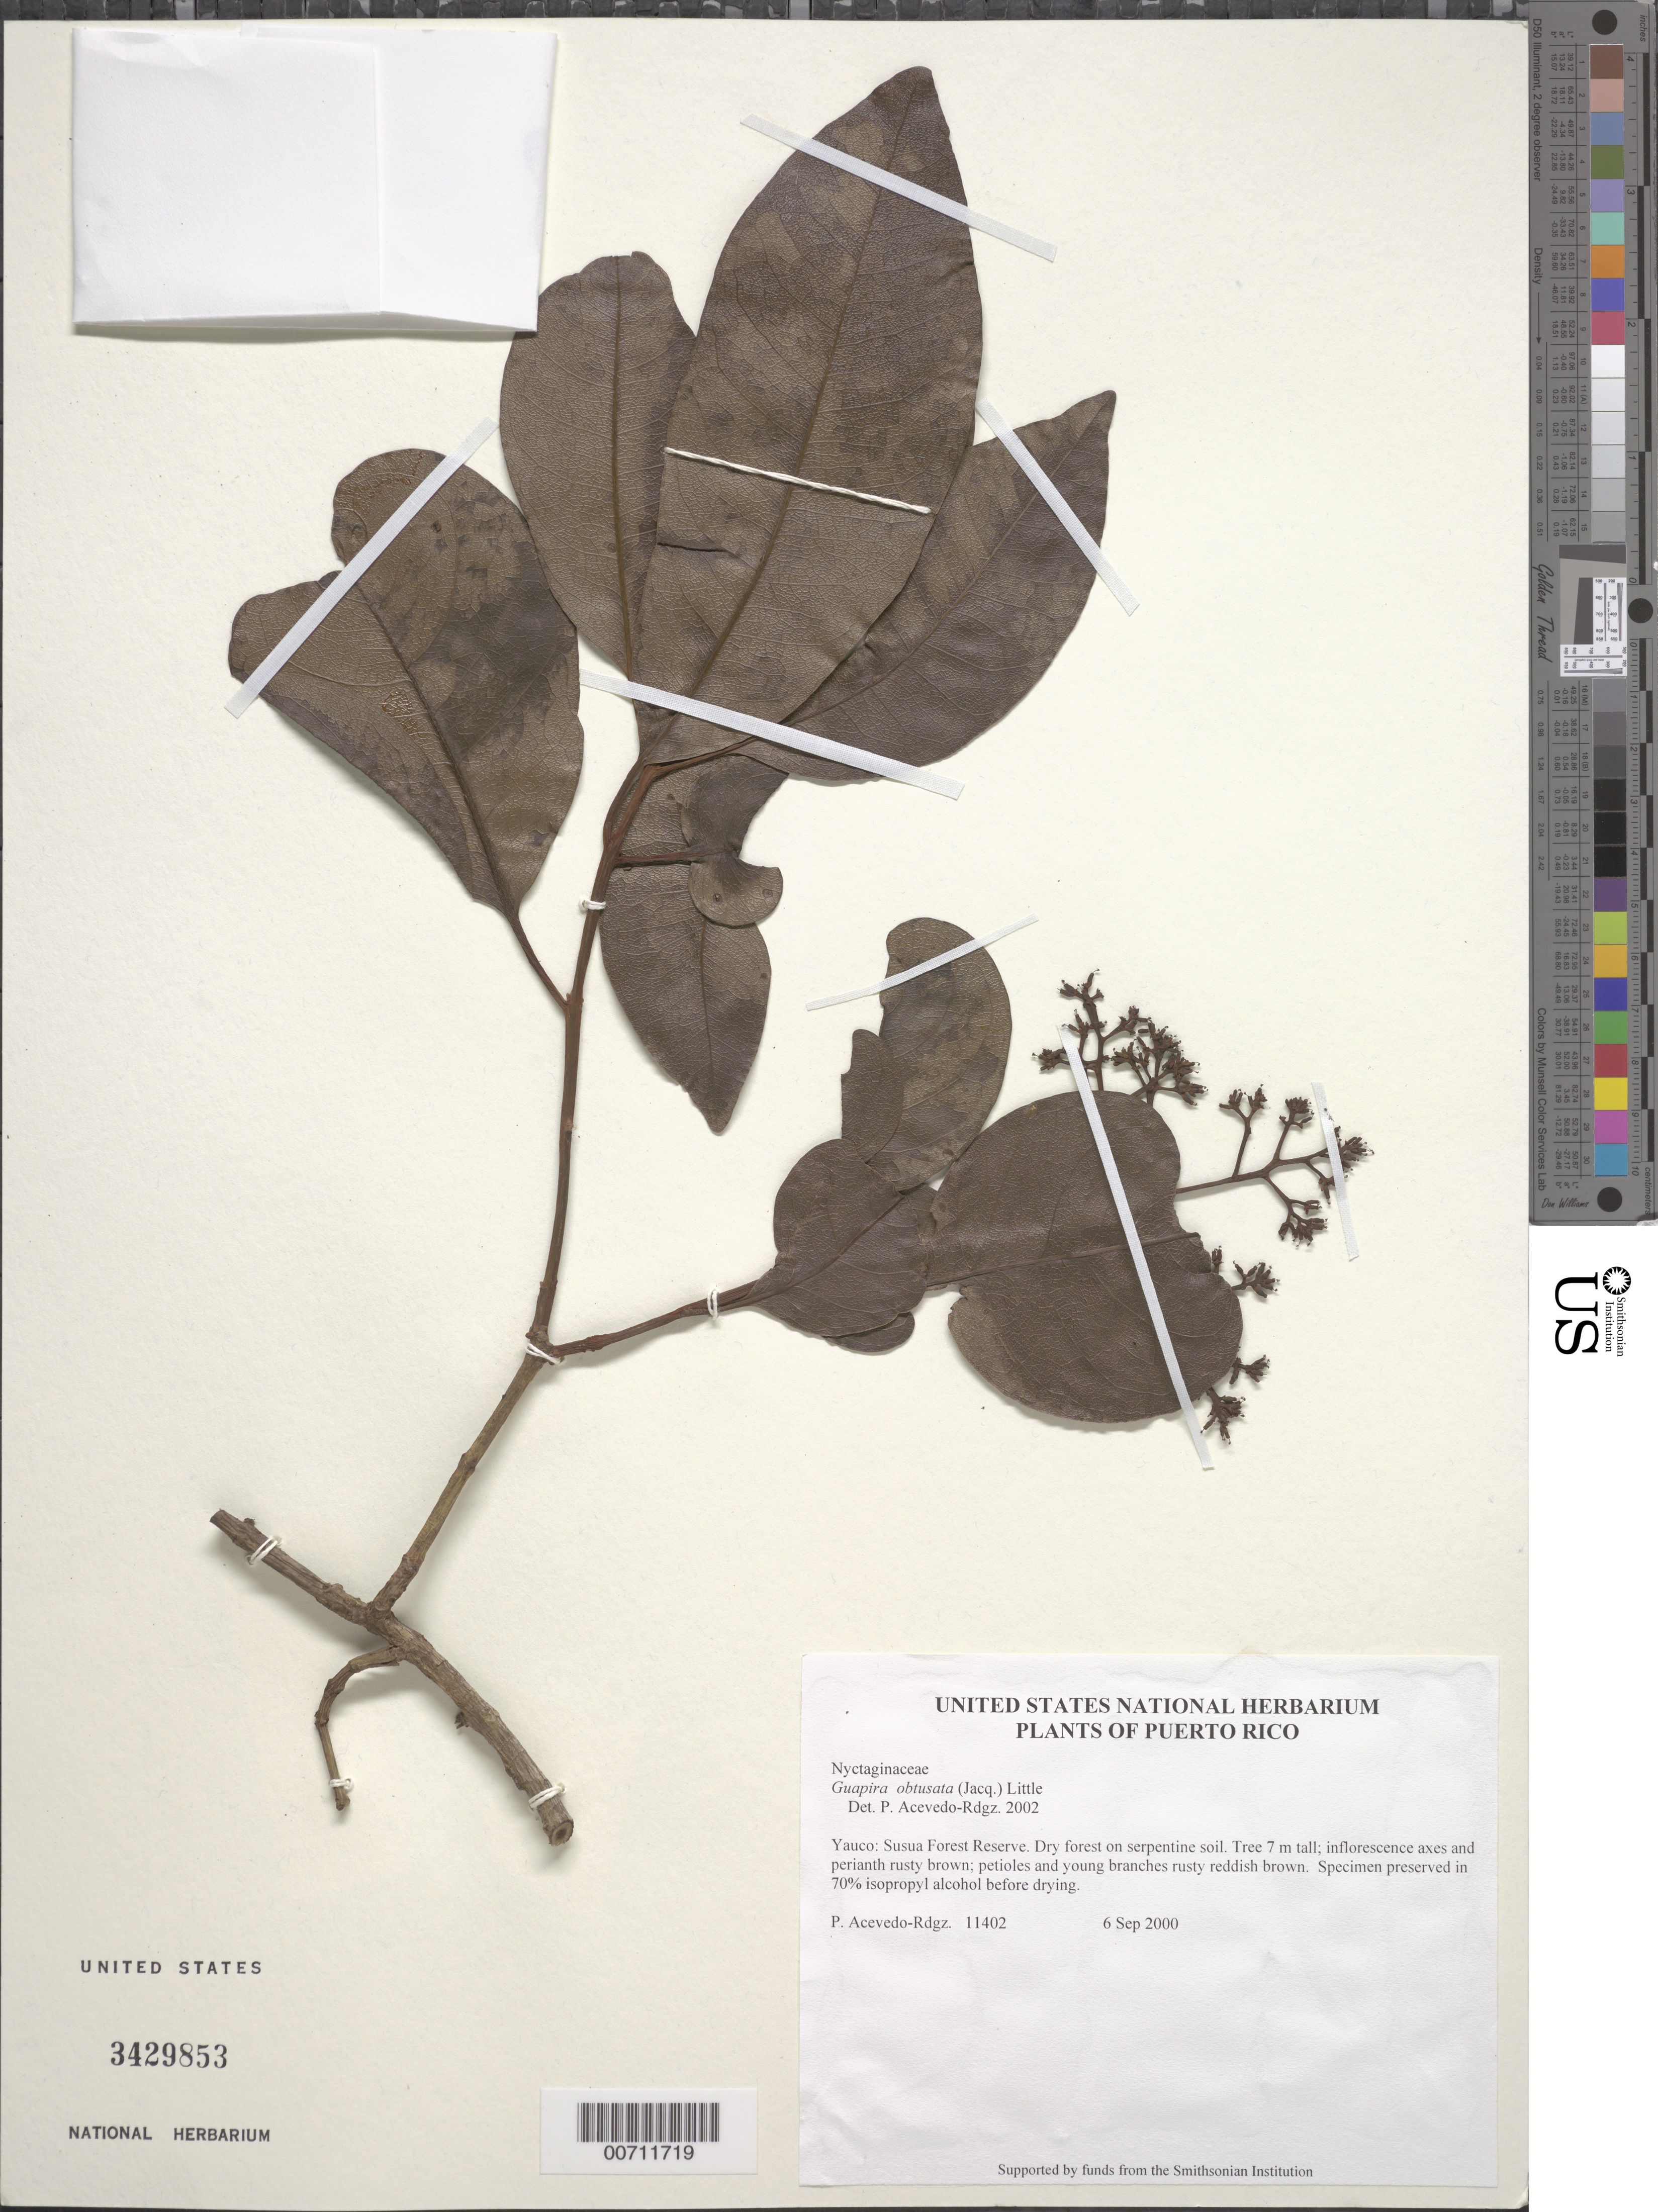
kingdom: Plantae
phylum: Tracheophyta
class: Magnoliopsida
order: Caryophyllales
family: Nyctaginaceae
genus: Guapira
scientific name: Guapira obtusata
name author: (Jacq.) Little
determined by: Acevedo-Rodríguez, P., (BOT), Smithsonian Institution - National Museum of Natural History (UNITED STATES)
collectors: P. Acevedo-Rodr.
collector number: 11402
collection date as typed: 06 Sep 2000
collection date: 2000-09-06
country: Puerto Rico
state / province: Yauco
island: Puerto Rico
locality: Yauco: Susua Forest Reserve.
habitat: Dry forest on serpentine soil.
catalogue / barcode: US 3429853